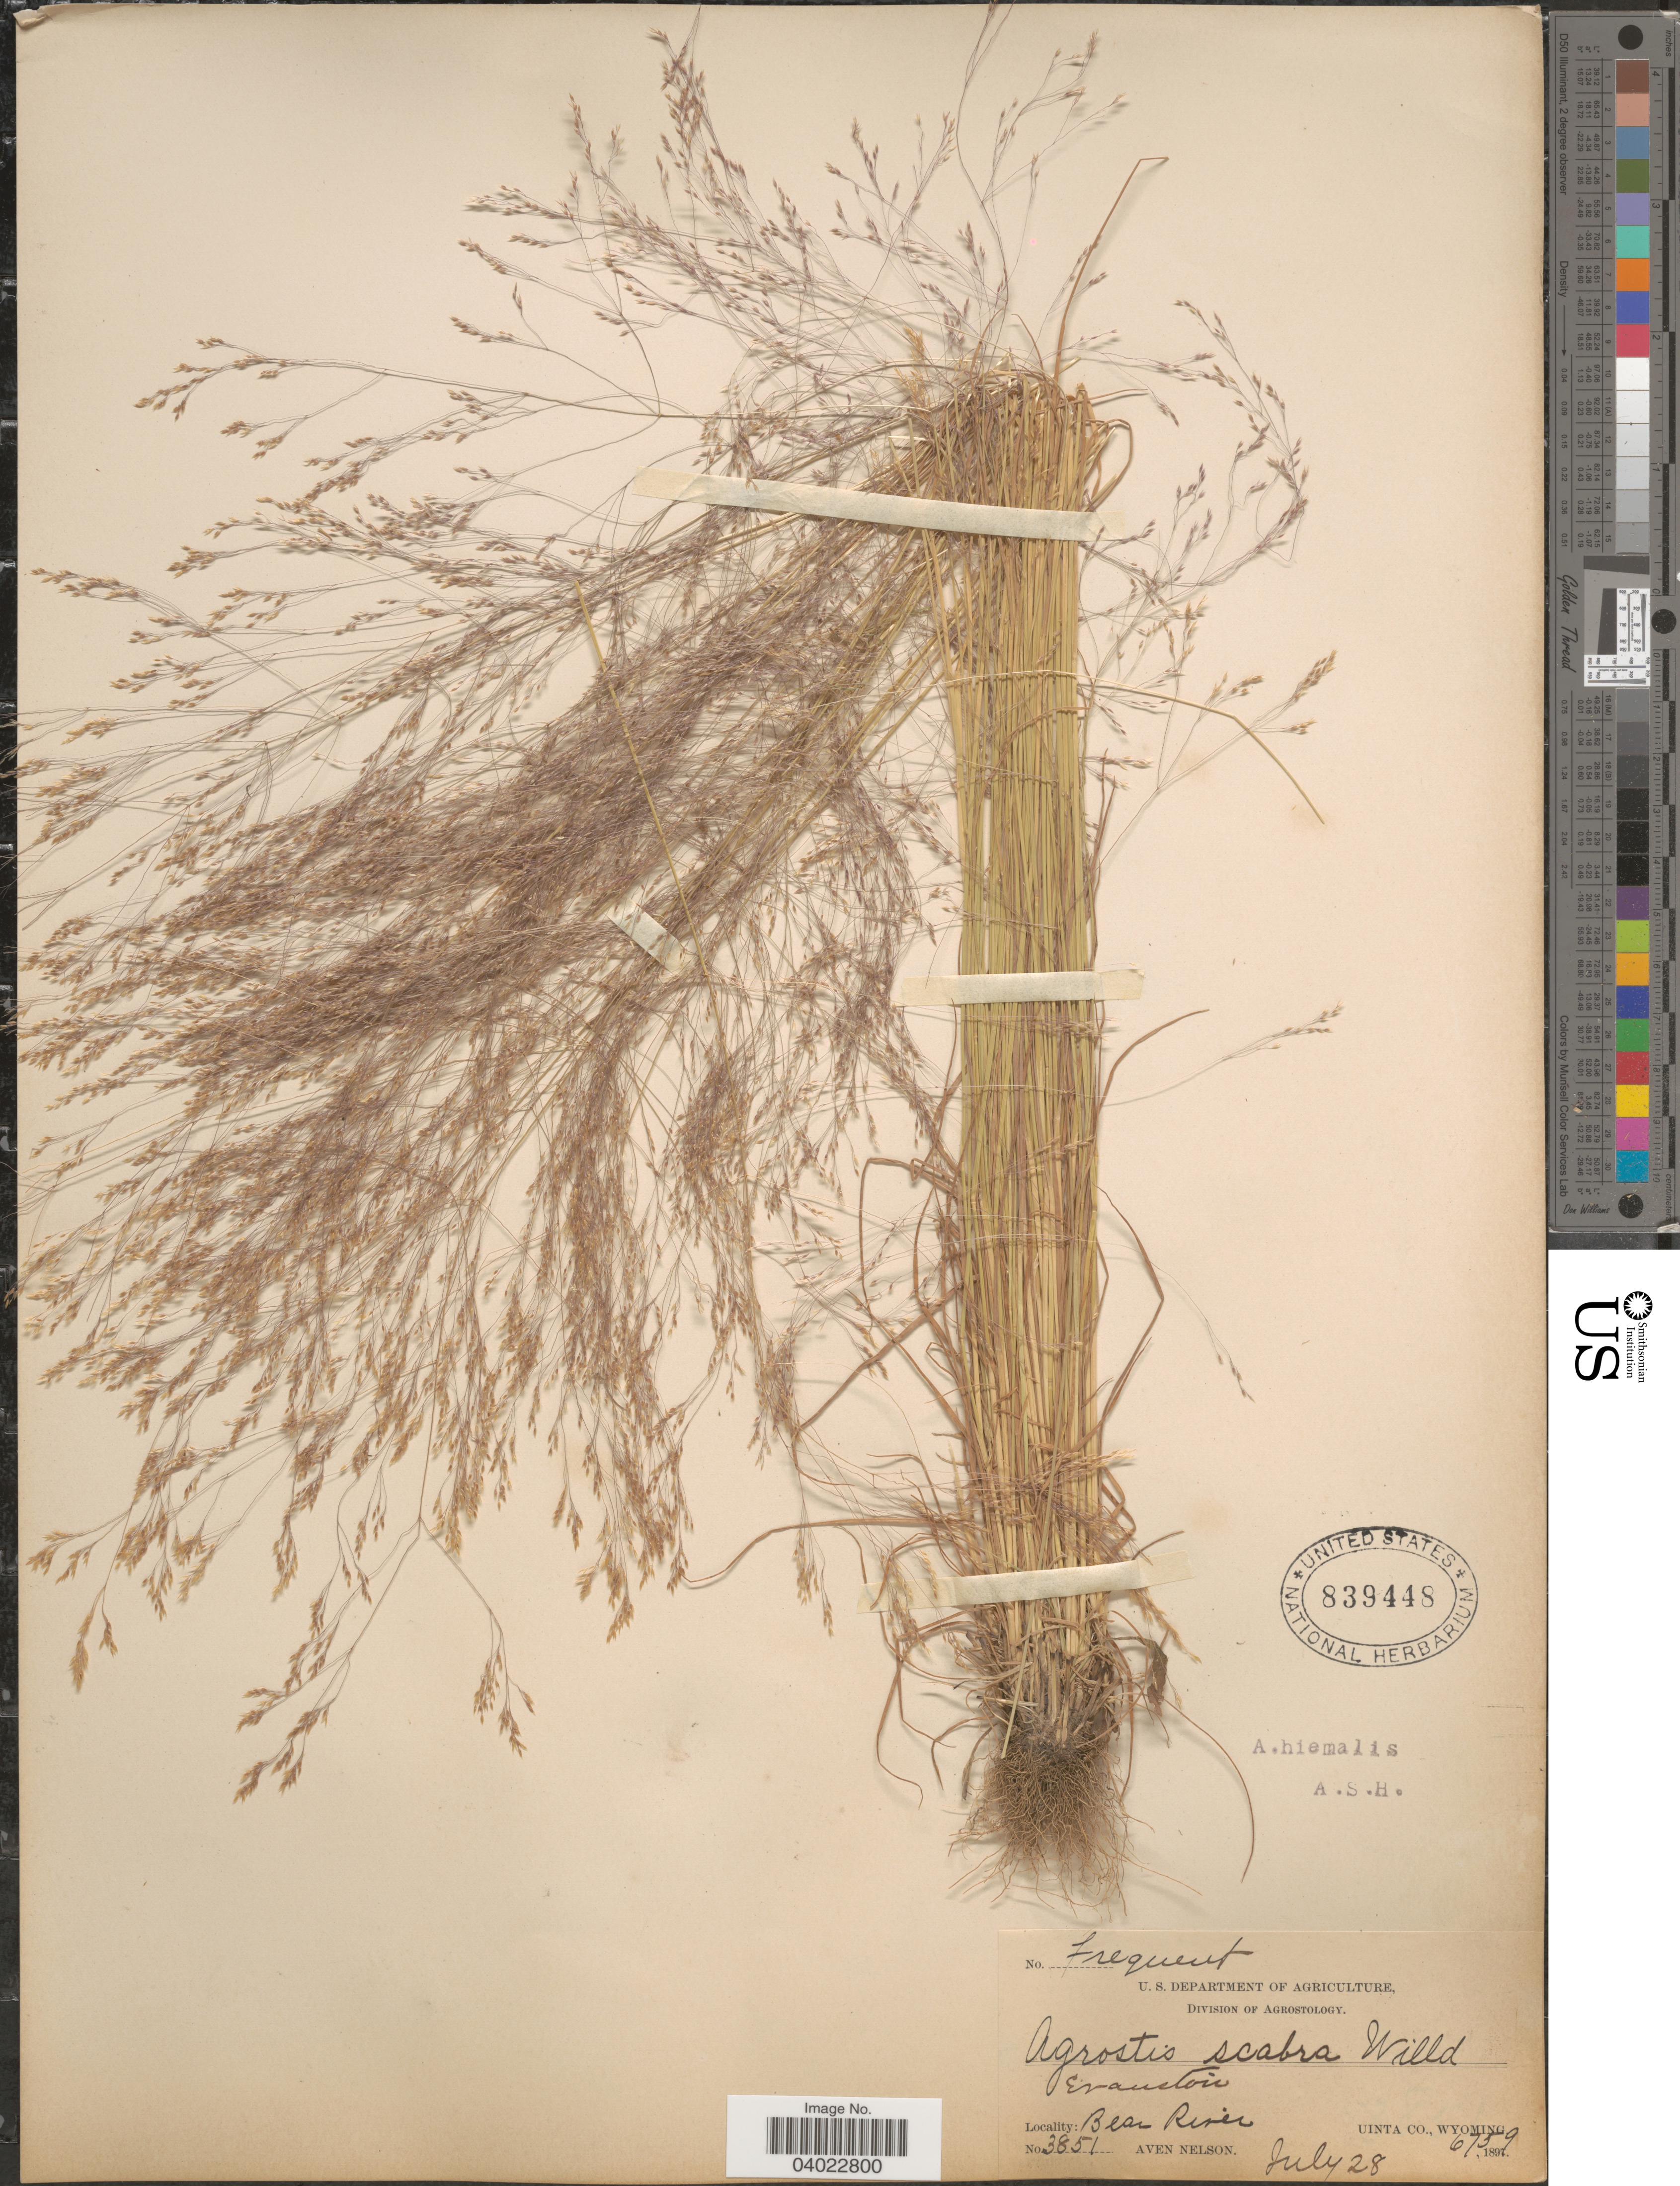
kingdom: Plantae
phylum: Tracheophyta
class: Liliopsida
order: Poales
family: Poaceae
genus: Agrostis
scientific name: Agrostis scabra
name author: Willd.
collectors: A. Nelson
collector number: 3851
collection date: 1897-07-28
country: United States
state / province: Wyoming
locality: Evanston. Bear River. Uinta Co.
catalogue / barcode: US 839448